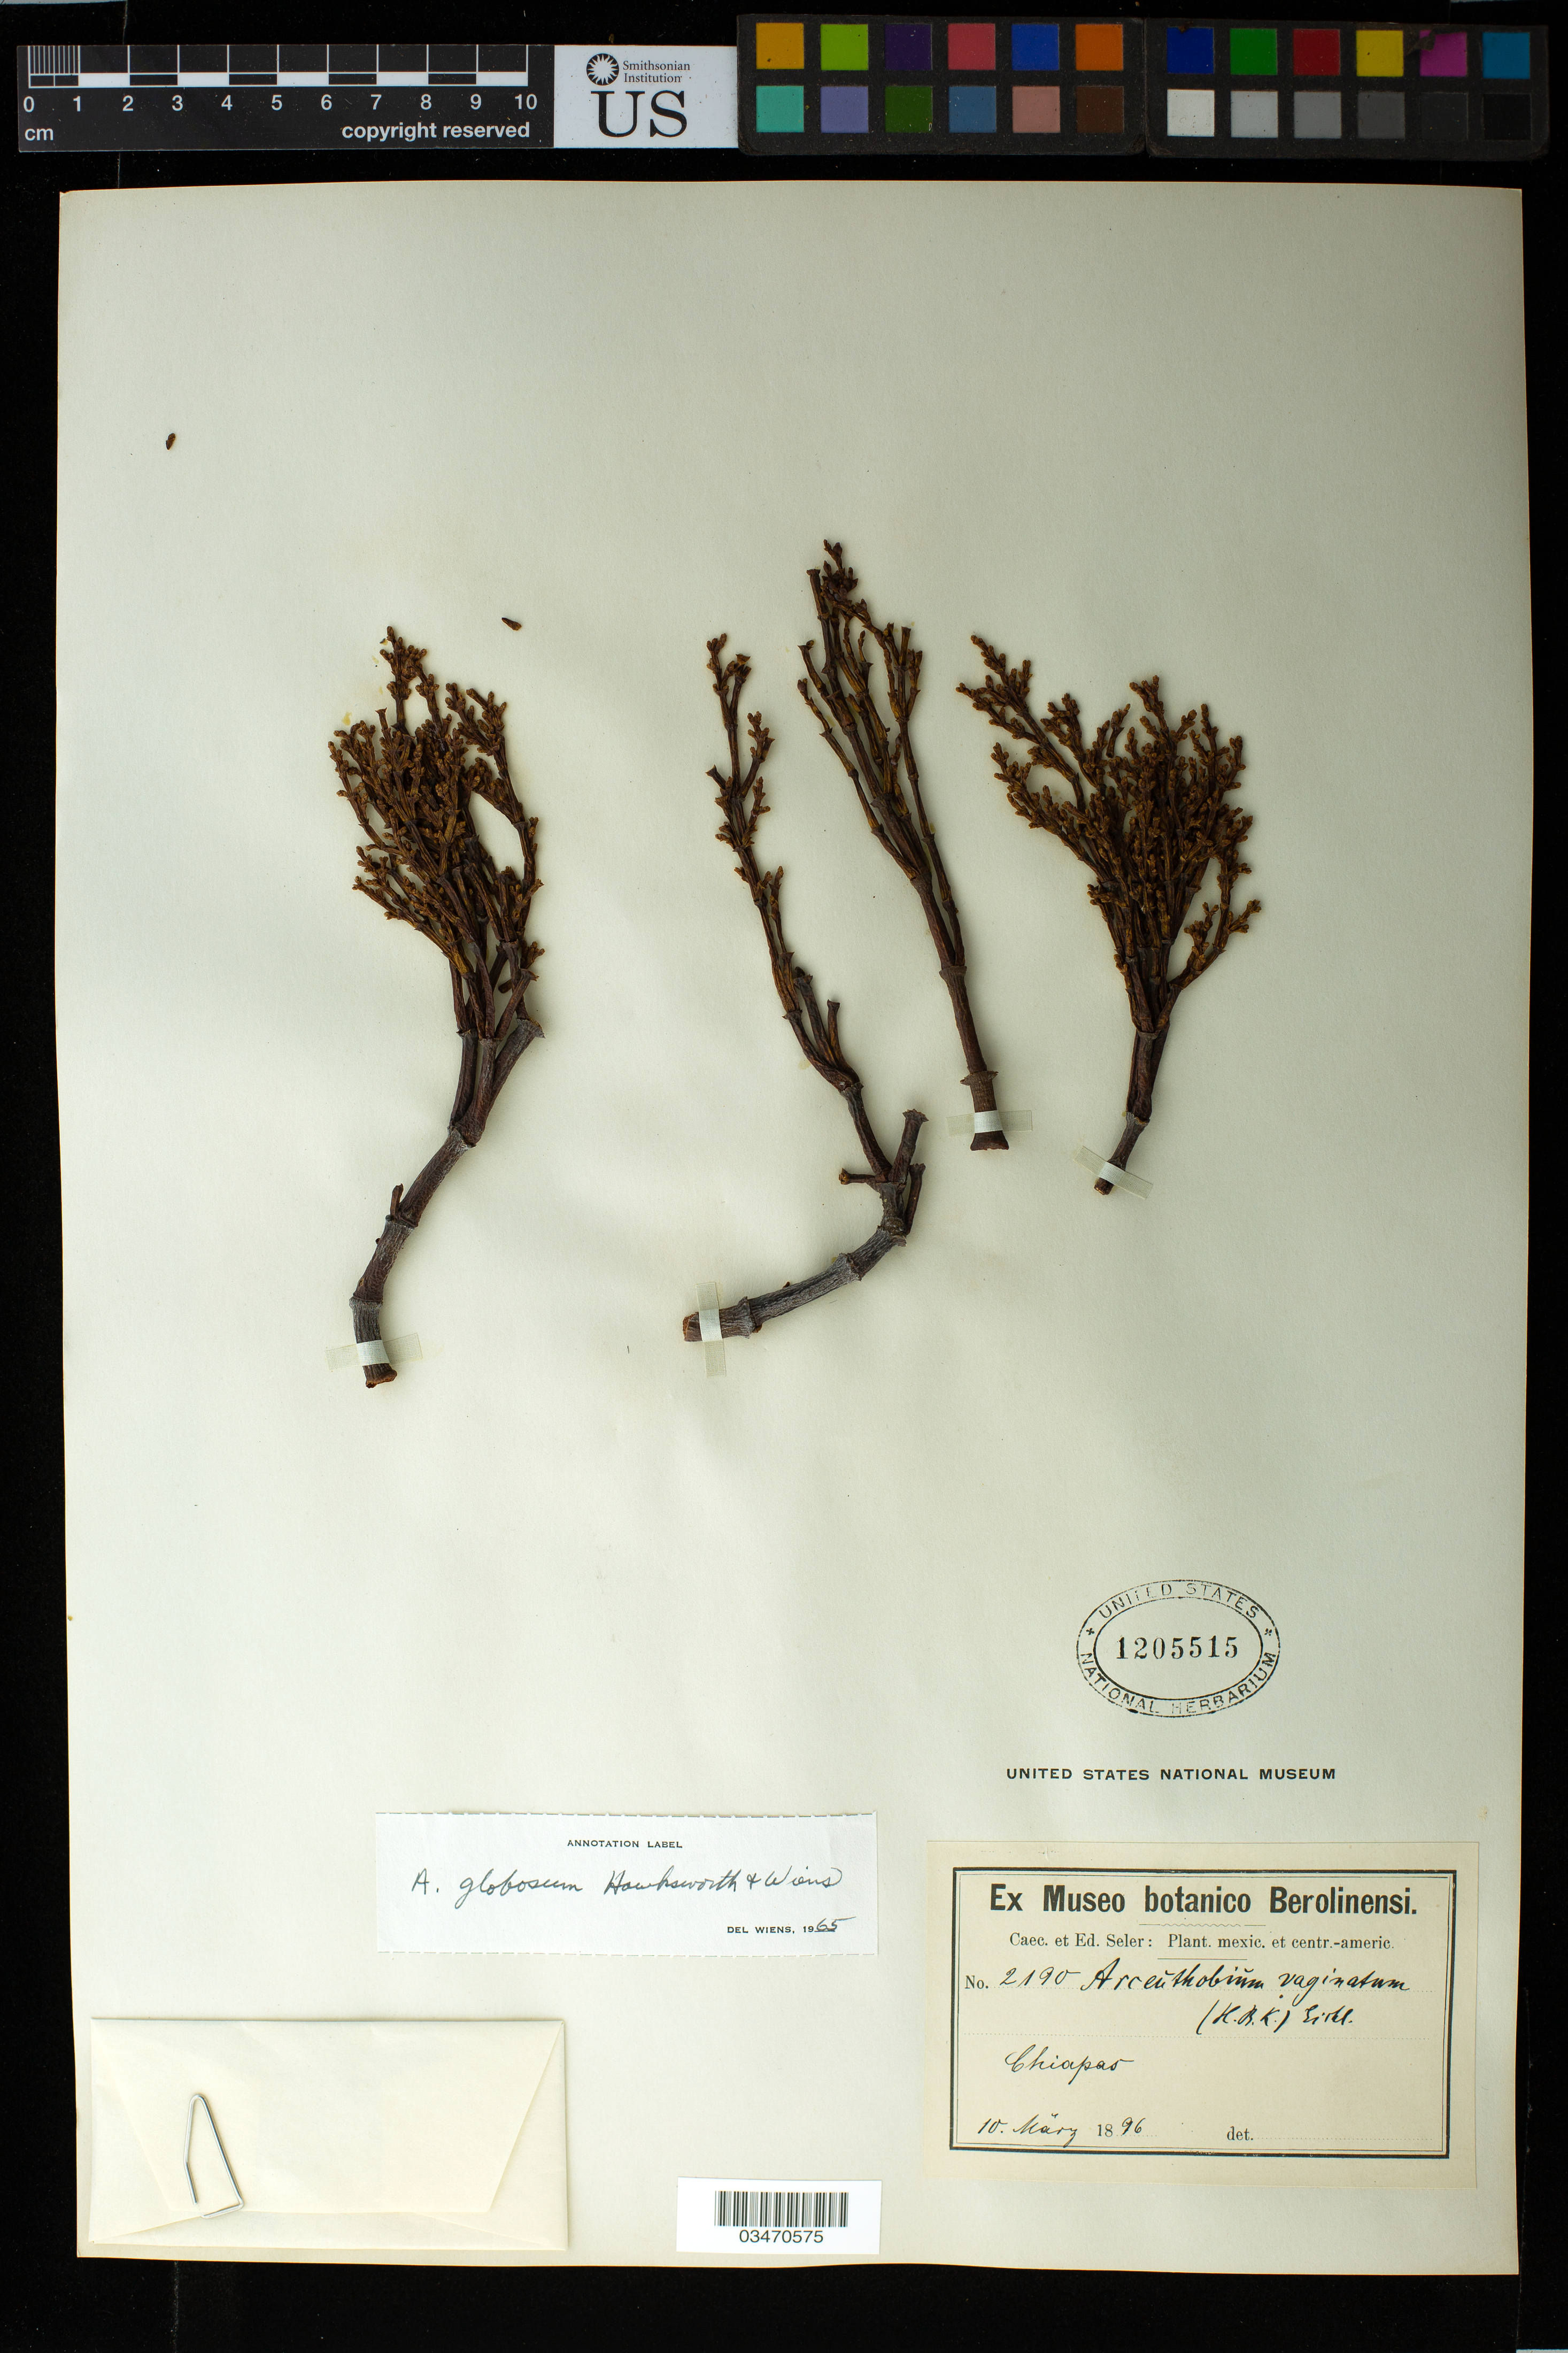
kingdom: Plantae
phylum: Tracheophyta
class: Magnoliopsida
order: Santalales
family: Viscaceae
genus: Arceuthobium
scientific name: Arceuthobium globosum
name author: Hawksw. & Wiens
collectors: E. Seler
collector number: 2190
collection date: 1896-03-10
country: Mexico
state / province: Chiapas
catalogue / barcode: US 1205515